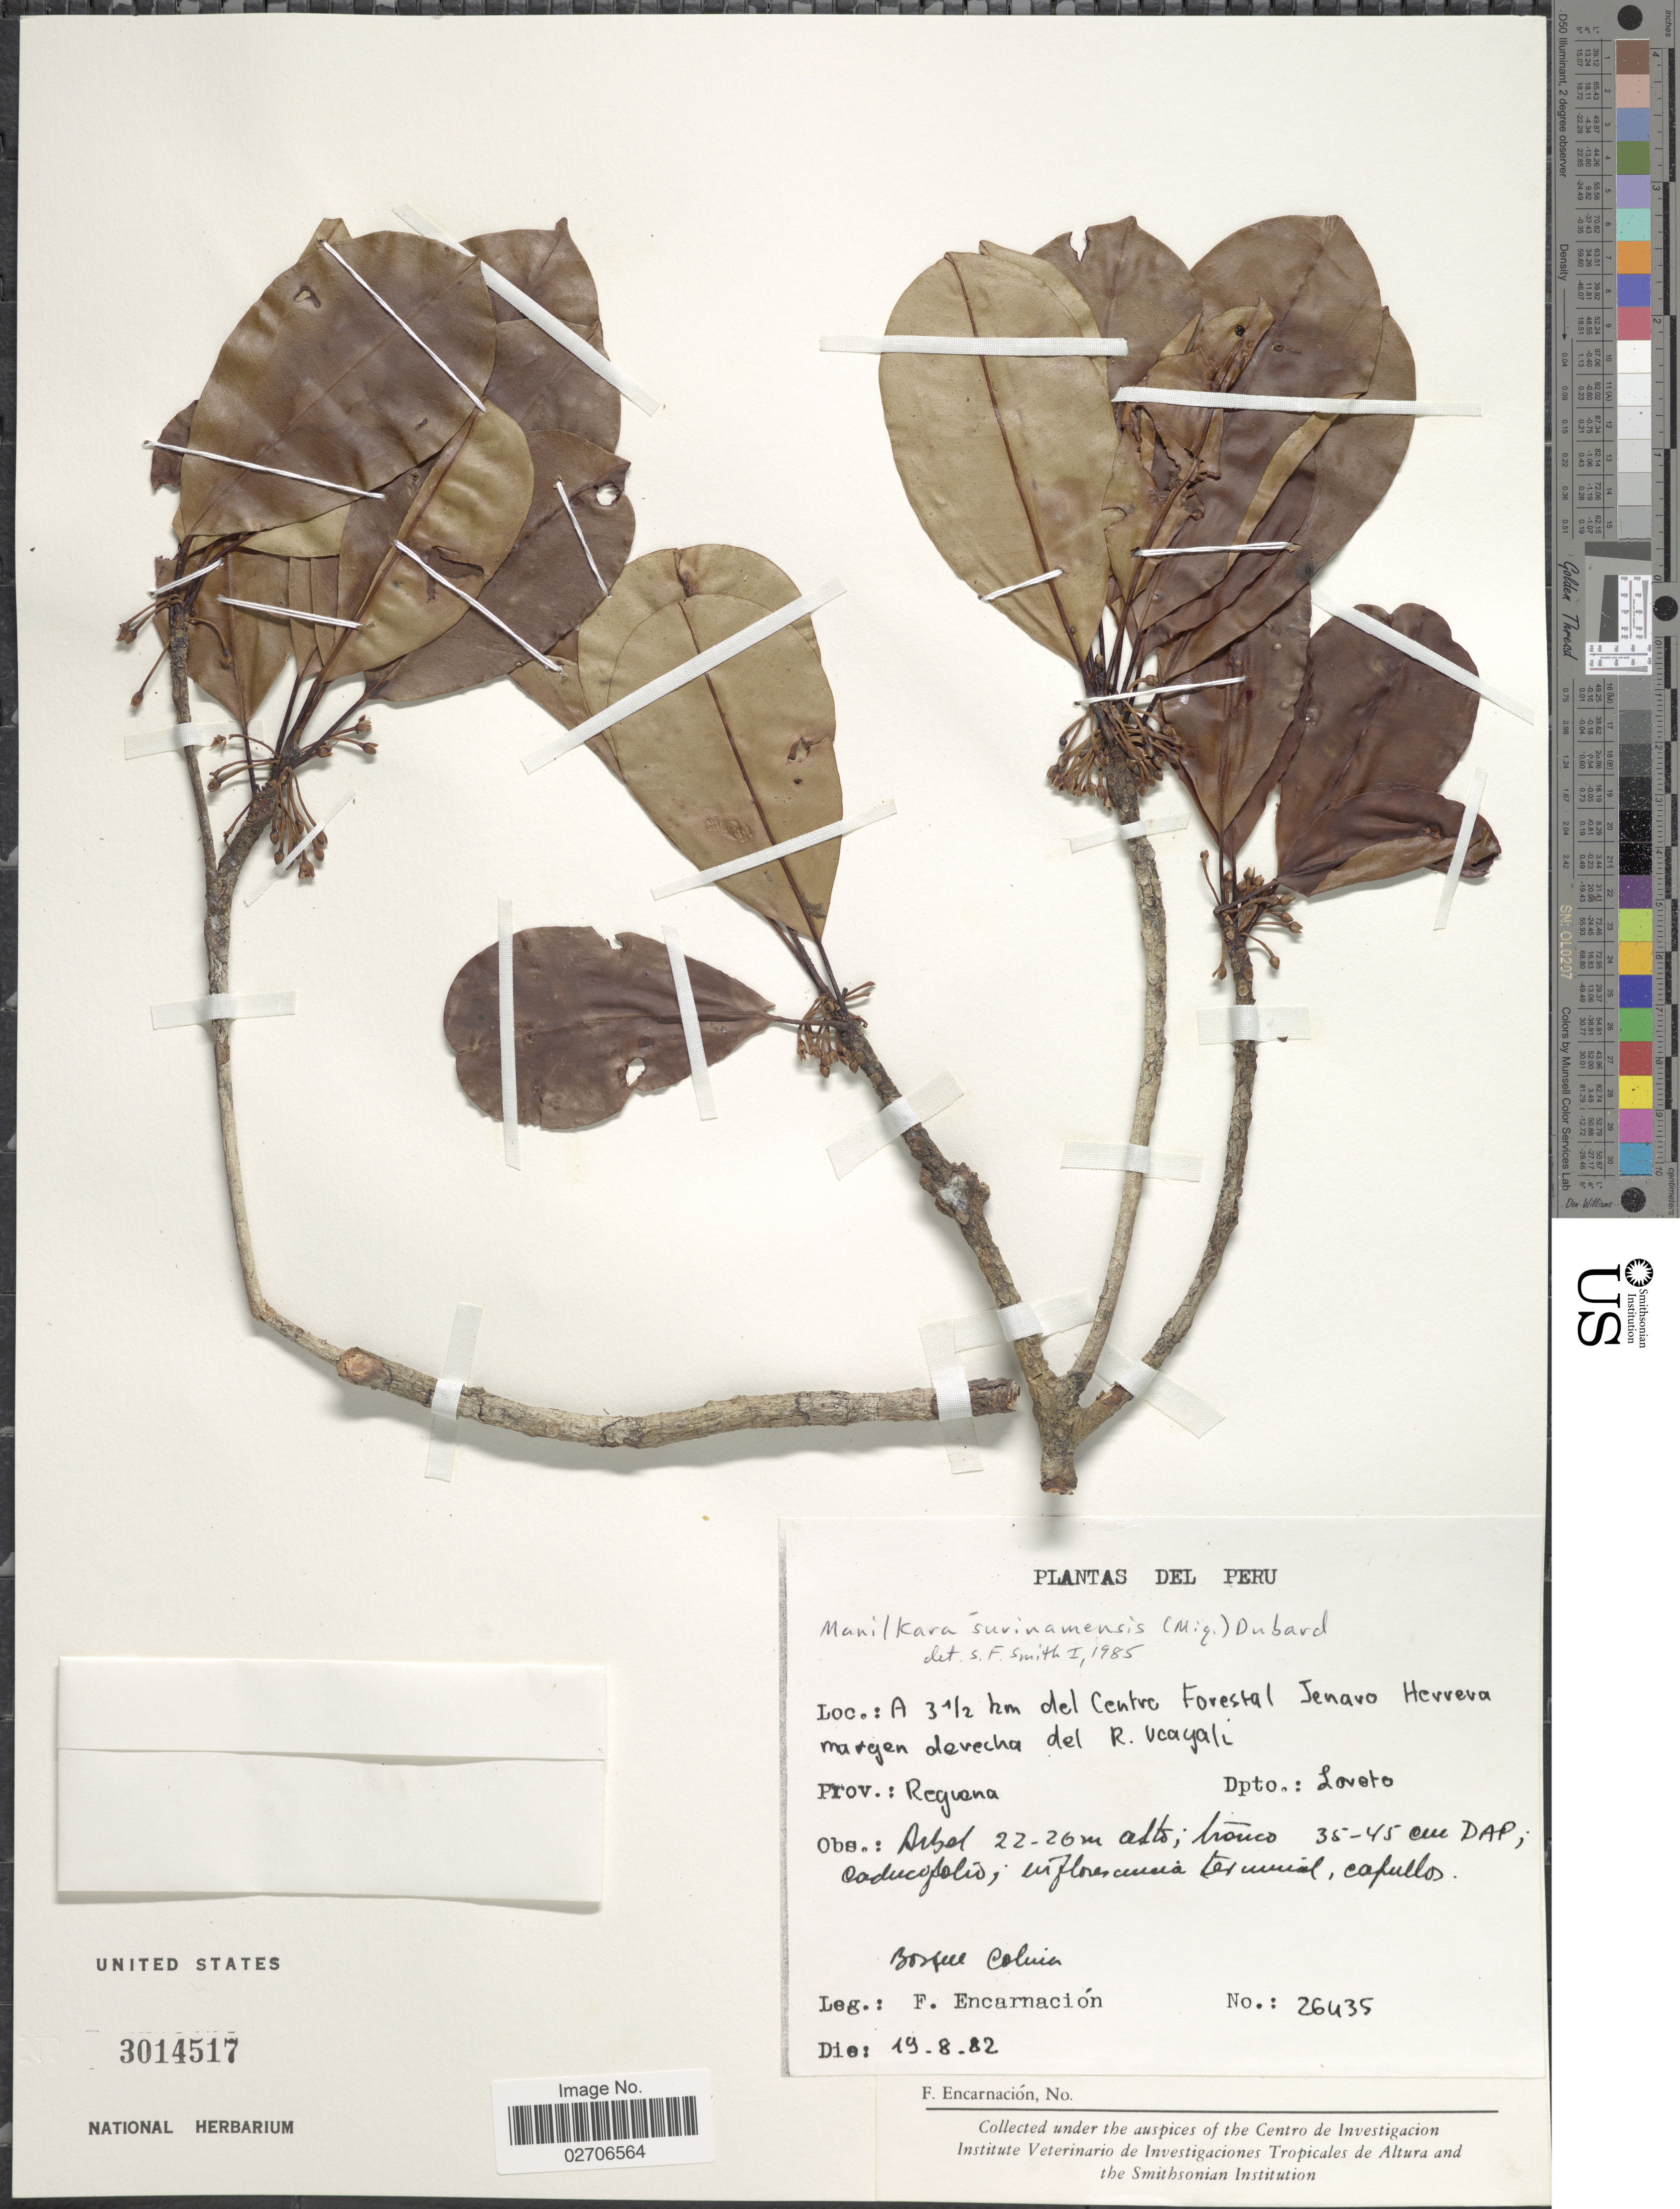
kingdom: Plantae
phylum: Tracheophyta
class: Magnoliopsida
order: Ericales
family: Sapotaceae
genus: Manilkara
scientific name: Manilkara bidentata subsp. surinamensis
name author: (Miq.) T.D. Penn.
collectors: F. Encarnación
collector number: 26435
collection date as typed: Transcribed d/m/y: 19/8/82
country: Peru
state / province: Loreto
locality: A 3½ km del Centre Forestal Jenaro Herrera margen derecha del R. Ucayali, Prov. Reguena, Dpto. Loreto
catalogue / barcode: US 3014517